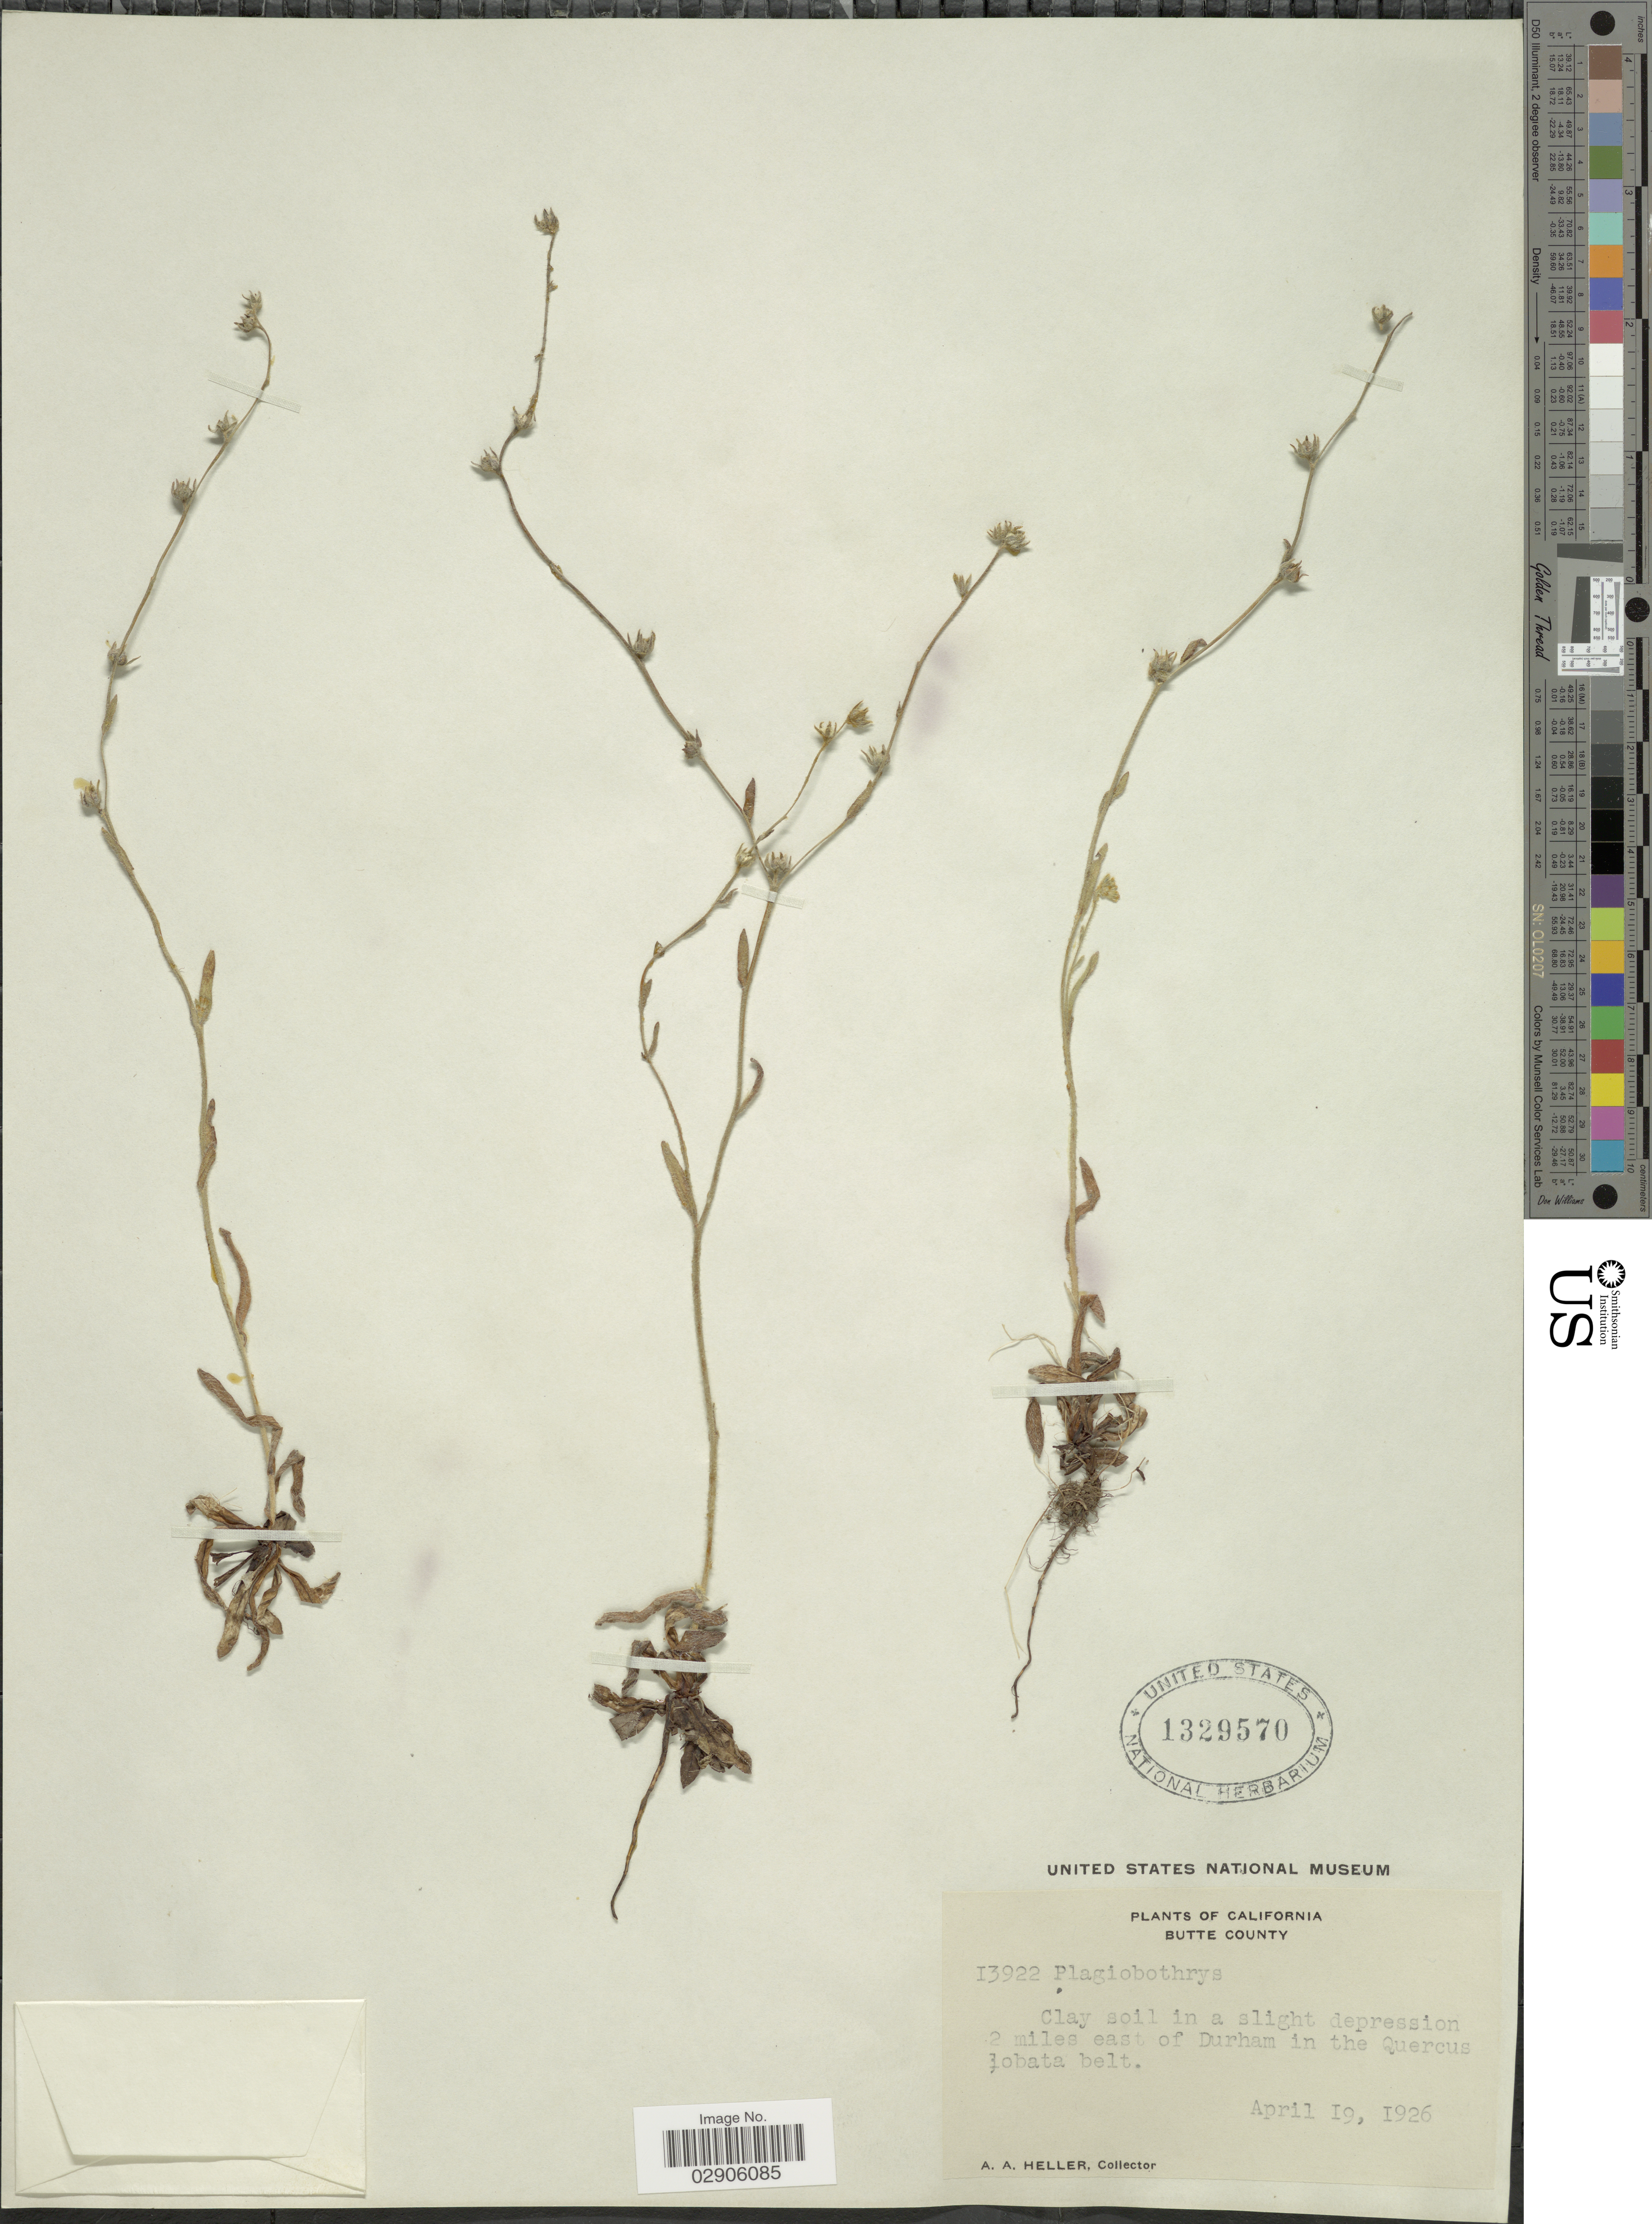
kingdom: Plantae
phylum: Tracheophyta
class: Magnoliopsida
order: Boraginales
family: Boraginaceae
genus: Plagiobothrys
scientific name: Plagiobothrys sp.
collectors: A. A. Heller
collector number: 13922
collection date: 1926-04-19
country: United States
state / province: California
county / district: Butte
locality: Butte County, 2 miles east of Durham in the Quercus.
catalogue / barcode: US 1329570